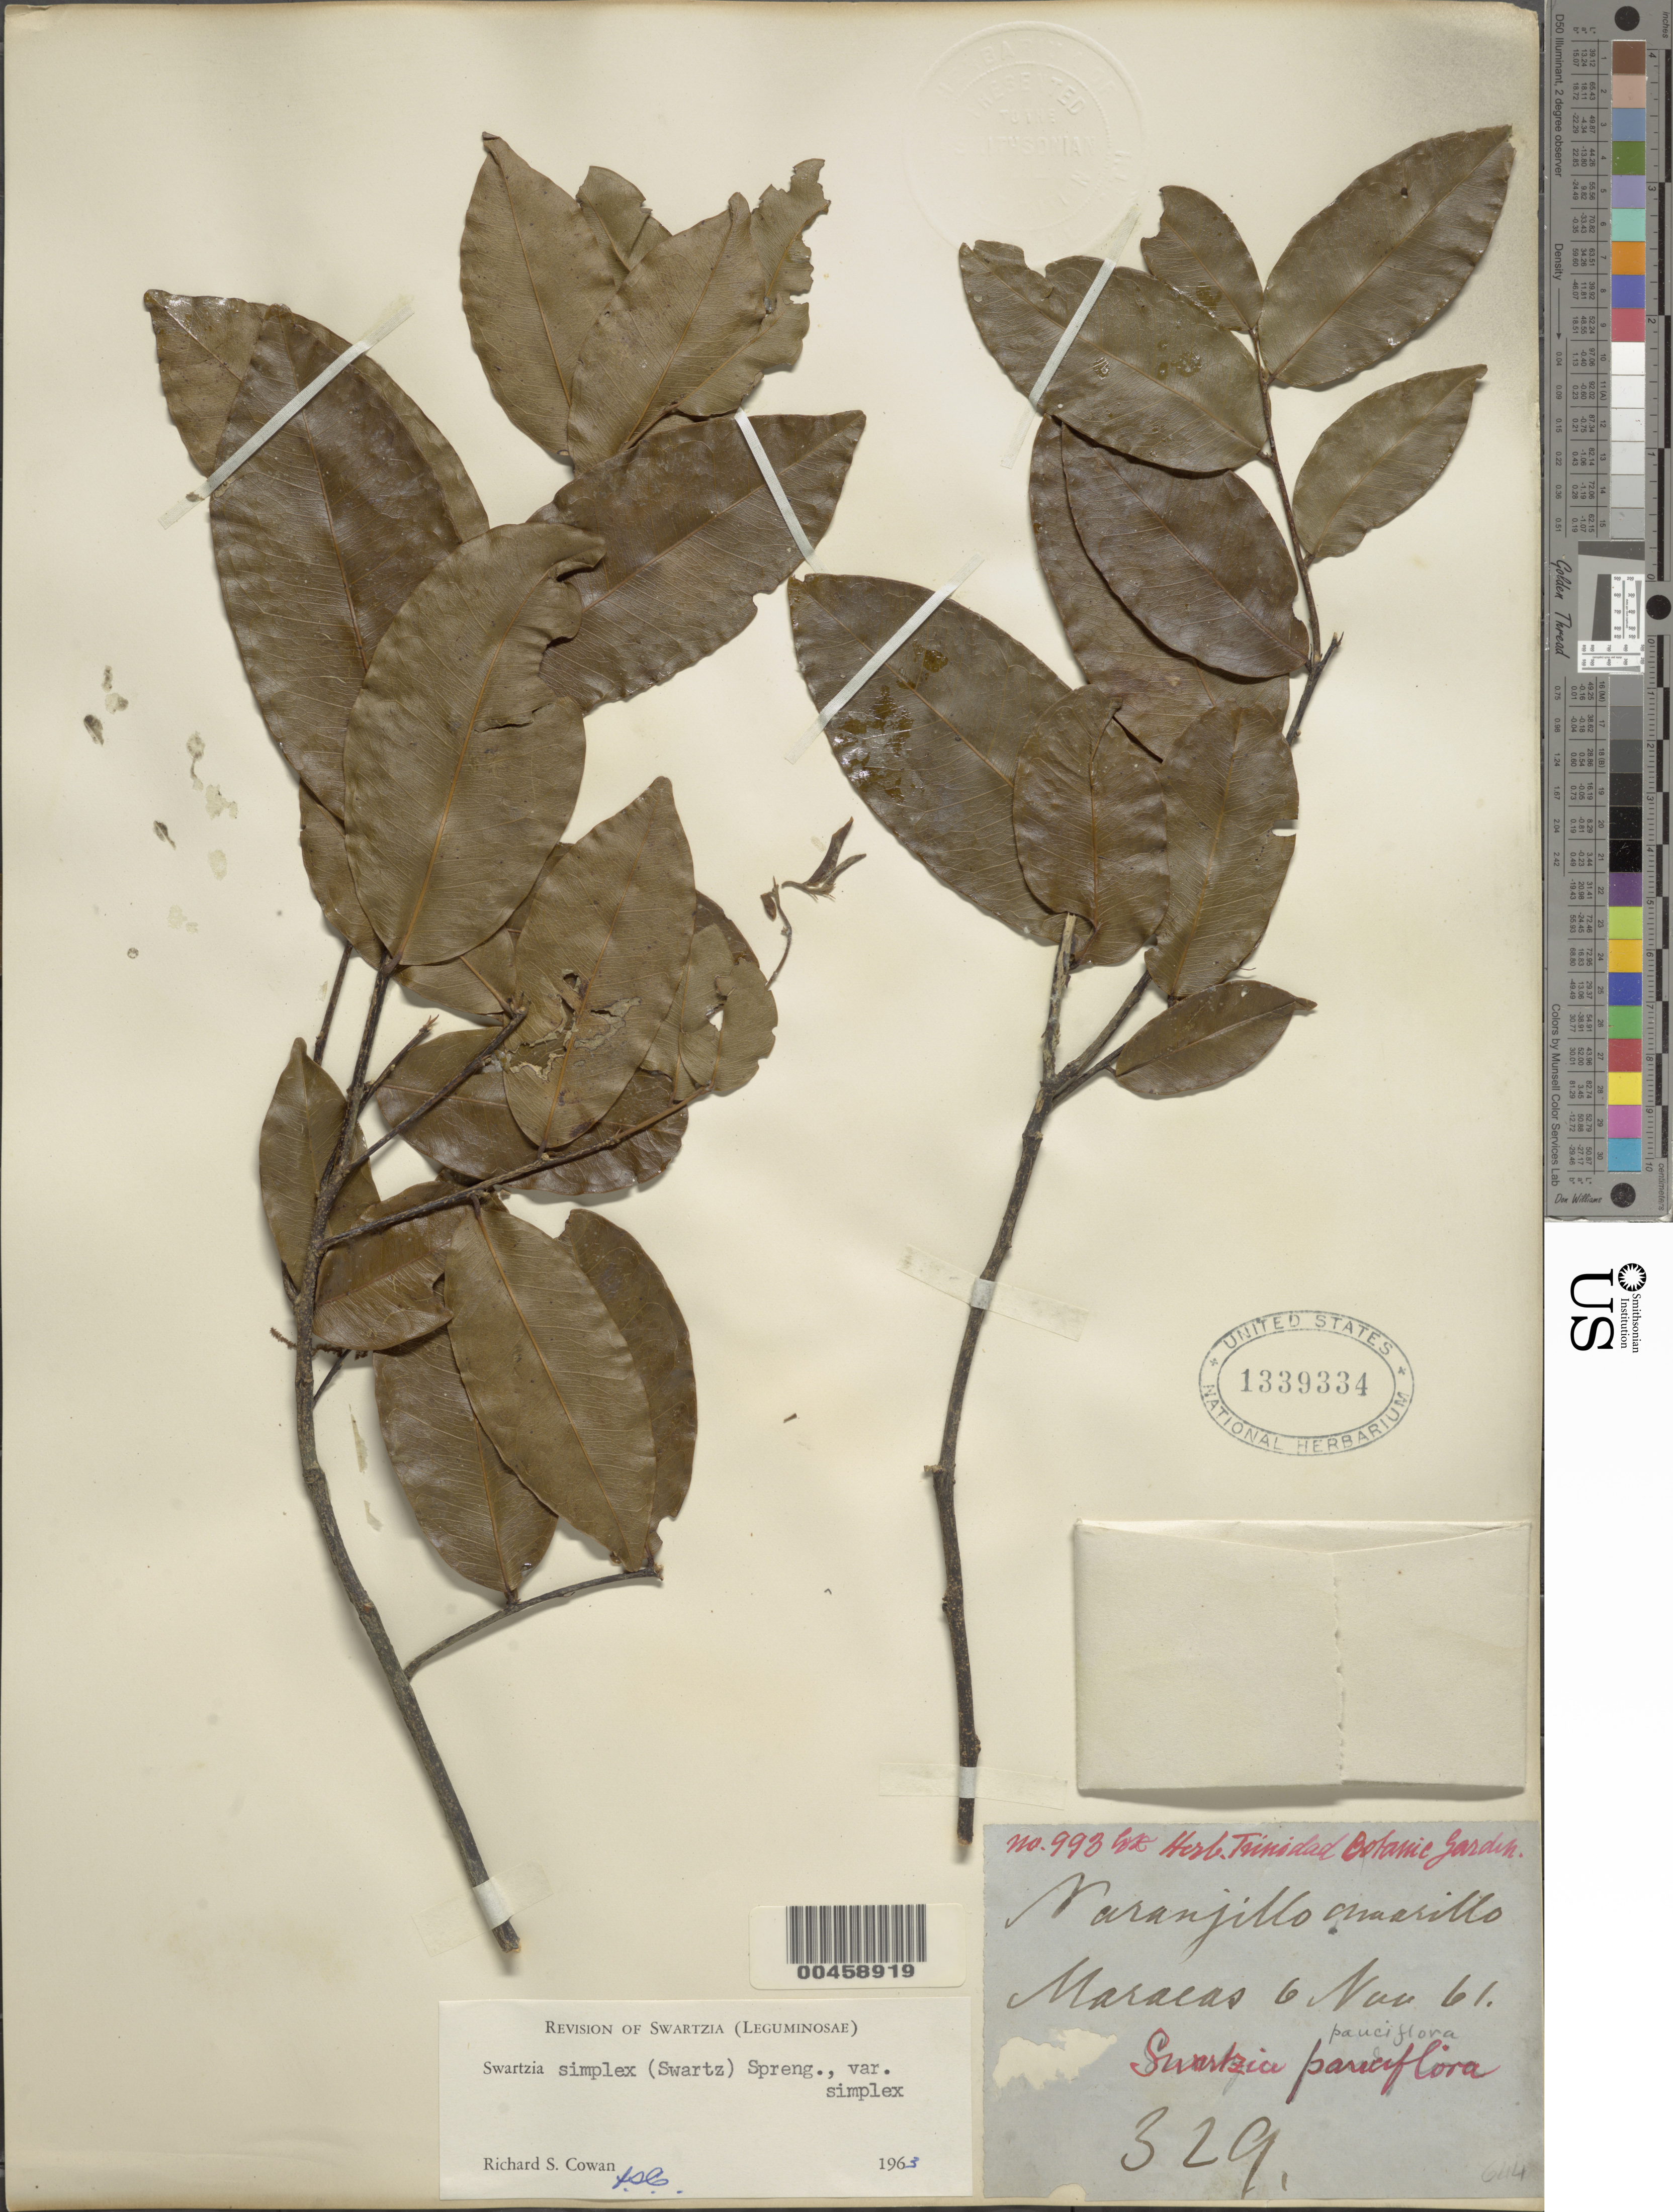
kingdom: Plantae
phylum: Tracheophyta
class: Magnoliopsida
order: Fabales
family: Fabaceae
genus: Swartzia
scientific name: Swartzia simplex var. simplex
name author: (Sw.) Spreng.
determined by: Cowan, R. S.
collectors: ex herb. Bot. Gard. Trinidad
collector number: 993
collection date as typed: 06 Nov 1861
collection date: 1861-11-06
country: Trinidad and Tobago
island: Trinidad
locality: Maracas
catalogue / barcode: US 1339334